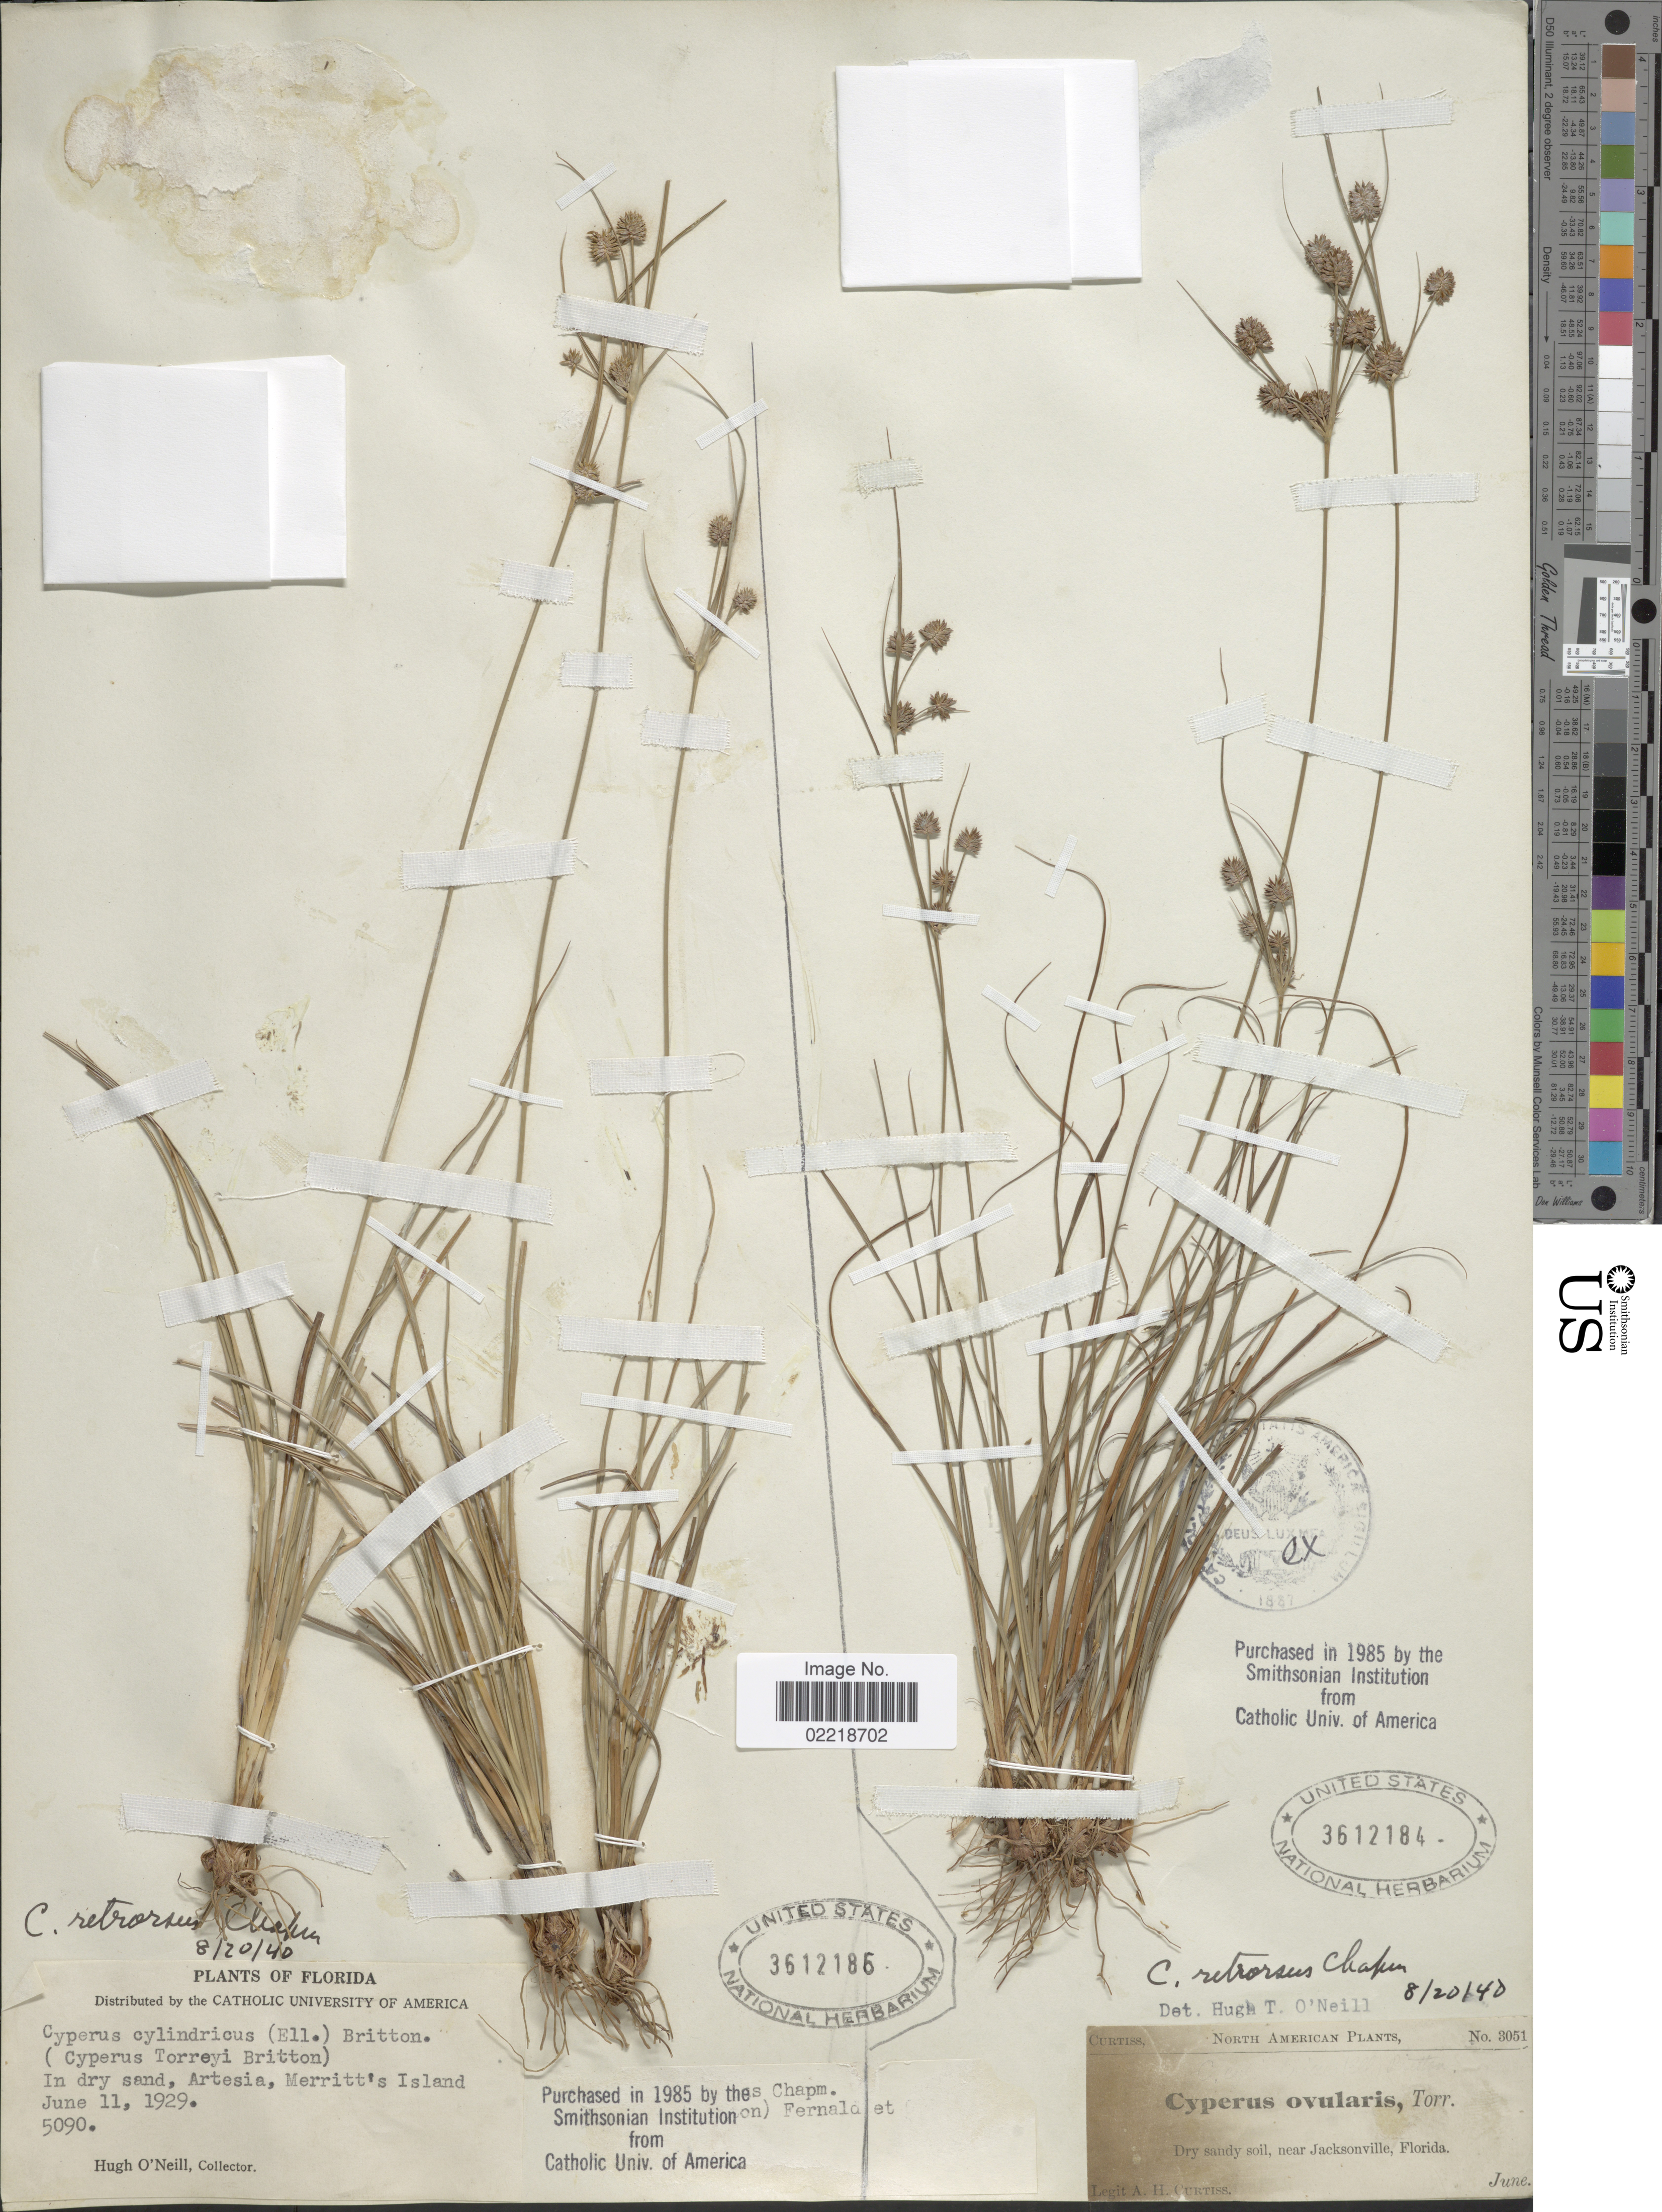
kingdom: Plantae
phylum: Tracheophyta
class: Liliopsida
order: Poales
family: Cyperaceae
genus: Cyperus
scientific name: Cyperus retrorsus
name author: Chapm.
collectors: H. O'Neill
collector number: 5090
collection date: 1929-06-11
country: United States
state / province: Florida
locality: Artesia, Merritt's Island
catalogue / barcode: US 3612186-2